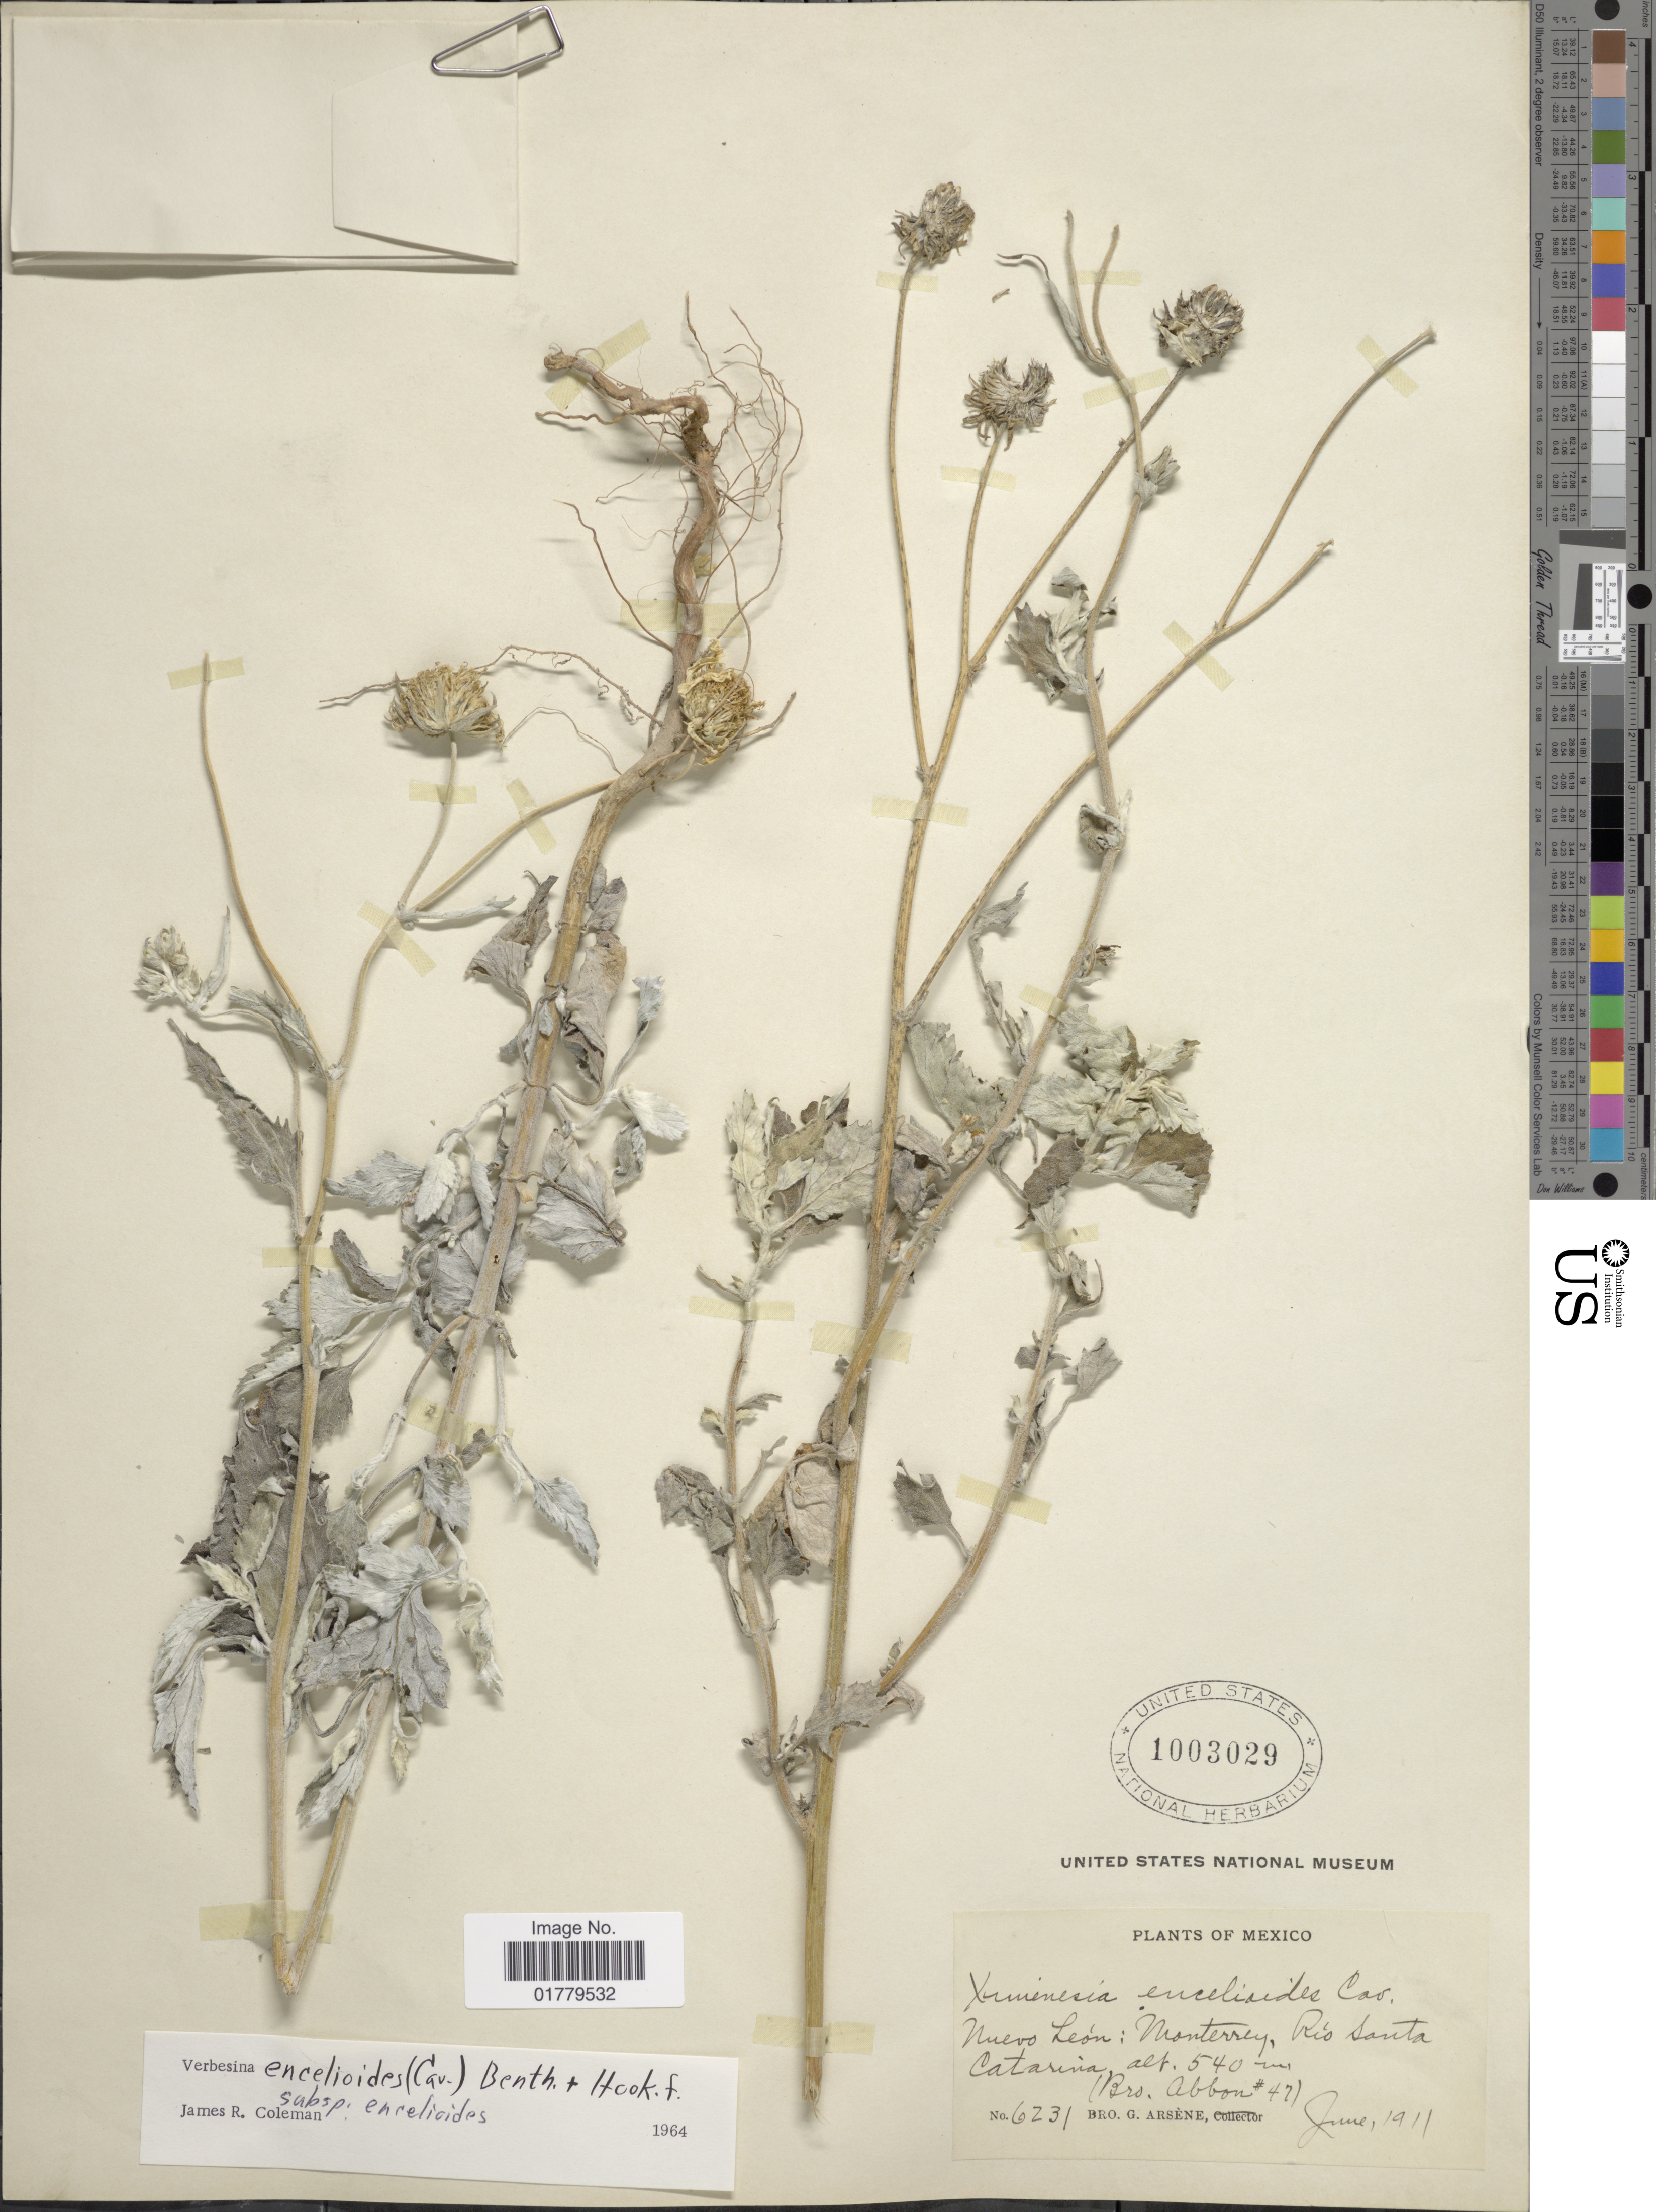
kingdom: Plantae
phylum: Tracheophyta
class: Magnoliopsida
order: Asterales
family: Asteraceae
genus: Verbesina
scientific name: Verbesina encelioides subsp. encelioides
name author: (Cav.) Benth. & Hook.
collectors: Bro. Abbon & Bro. G. Arsène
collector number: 47/6231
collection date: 1911-06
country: Mexico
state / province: Nuevo León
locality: Nuevo León: Monterrey, Rio Santa Catarina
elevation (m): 540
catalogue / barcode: US 1003029